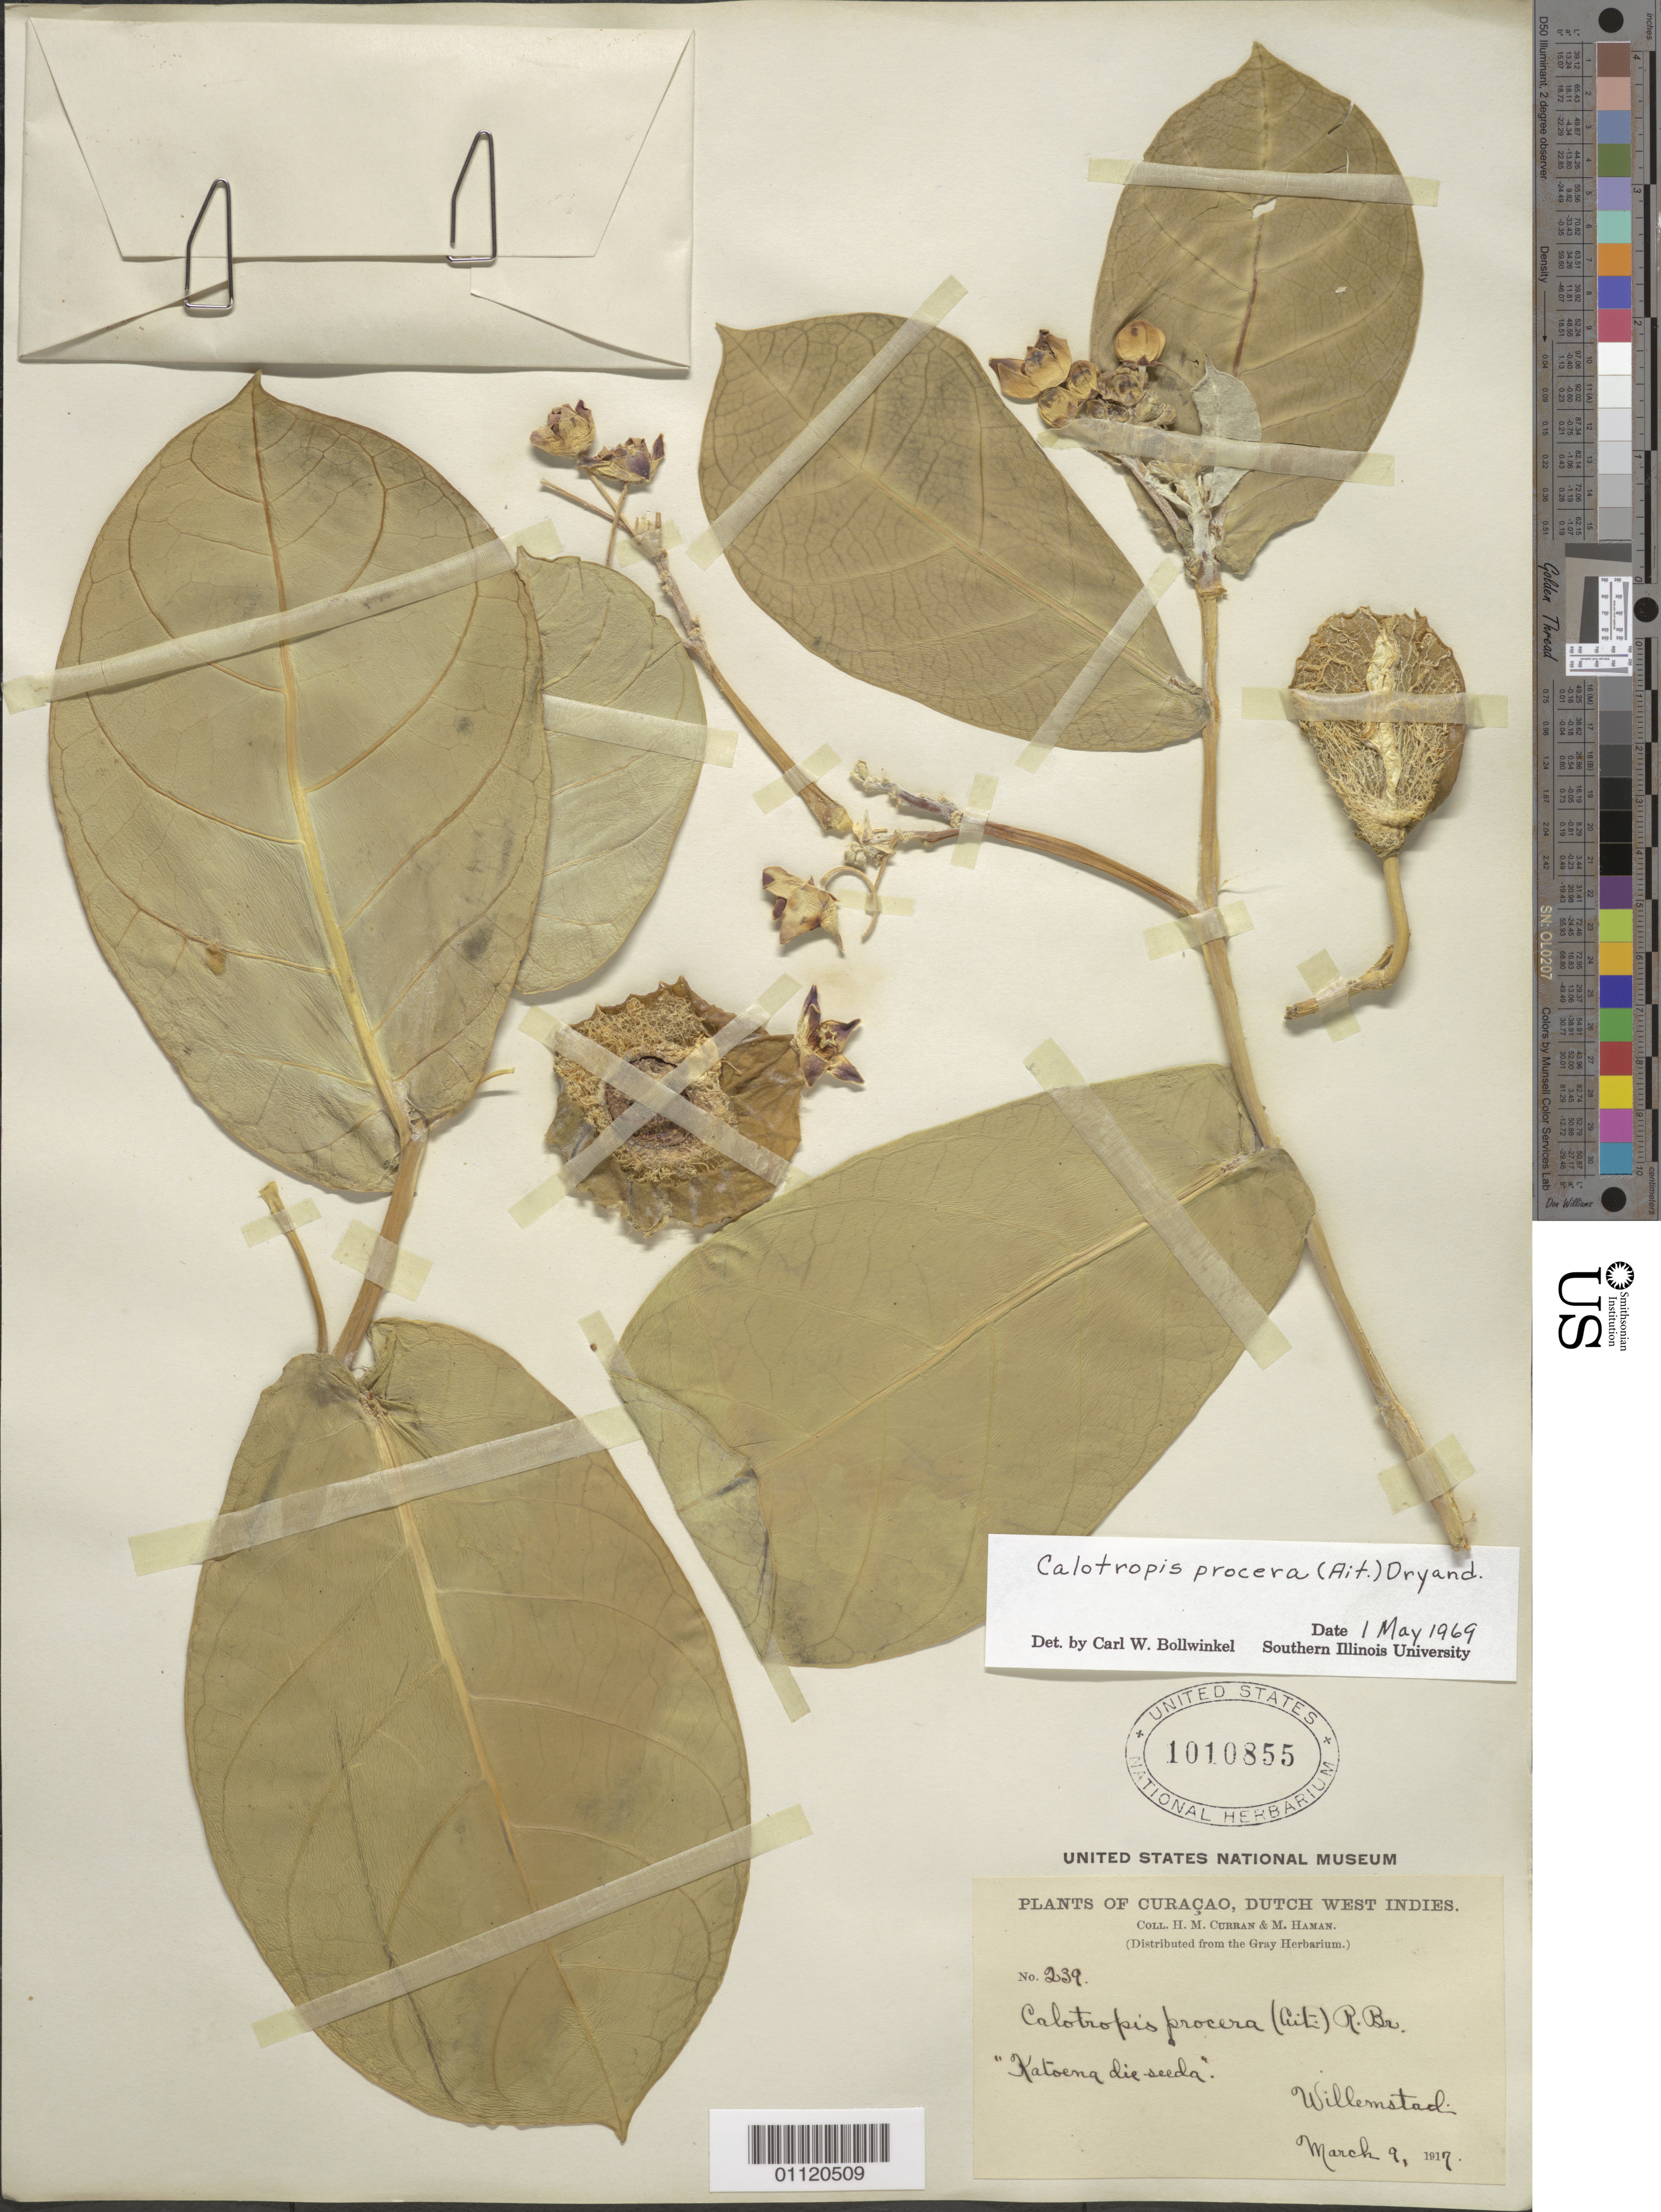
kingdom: Plantae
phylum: Tracheophyta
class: Magnoliopsida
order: Gentianales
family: Apocynaceae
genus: Calotropis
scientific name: Calotropis procera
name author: (Aiton) W.T. Aiton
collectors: H. M. Curran & M. Haman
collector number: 239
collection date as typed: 09 Mar 1917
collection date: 1917-03-09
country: Curaçao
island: Curaçao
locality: Willemstad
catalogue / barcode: US 1010855